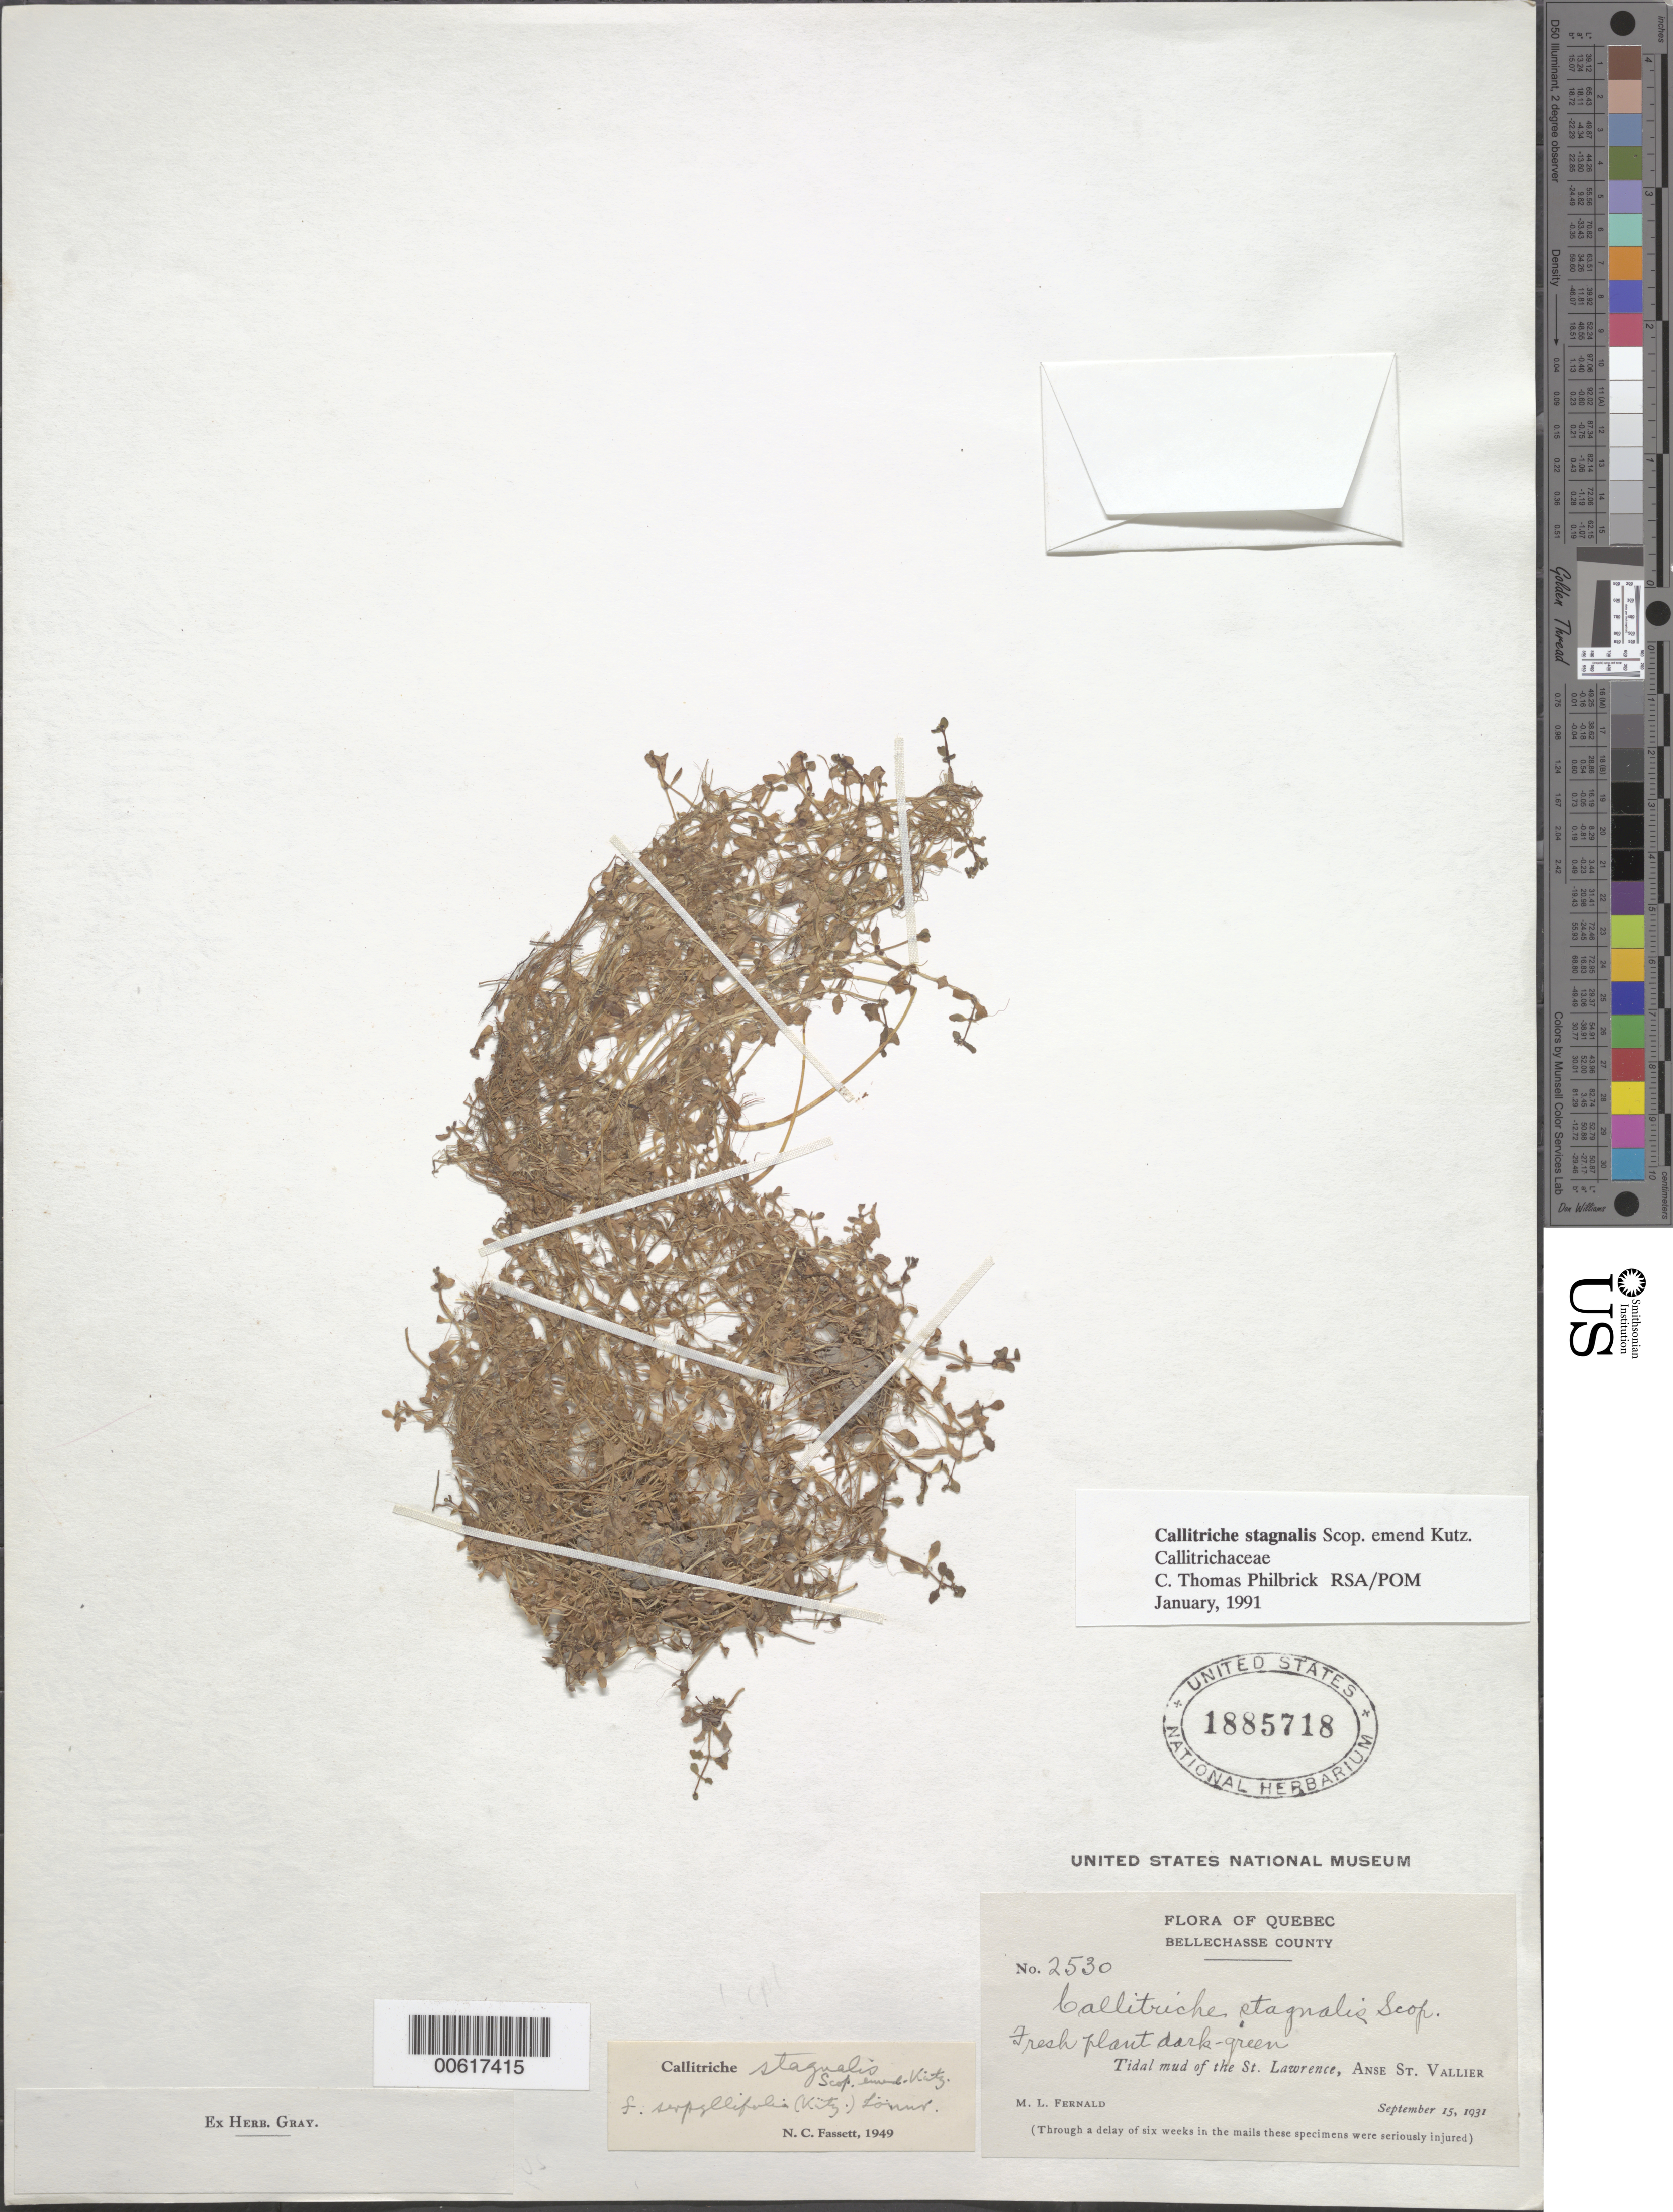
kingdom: Plantae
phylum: Tracheophyta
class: Magnoliopsida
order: Lamiales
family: Plantaginaceae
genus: Callitriche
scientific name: Callitriche stagnalis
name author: Scop.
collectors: M. L. Fernald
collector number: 2530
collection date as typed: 15 Sep 1931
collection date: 1931-09-15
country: Canada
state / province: Quebec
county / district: Bellechasse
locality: St. Lawrence, Anse St. Vallier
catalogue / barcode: US 1885718